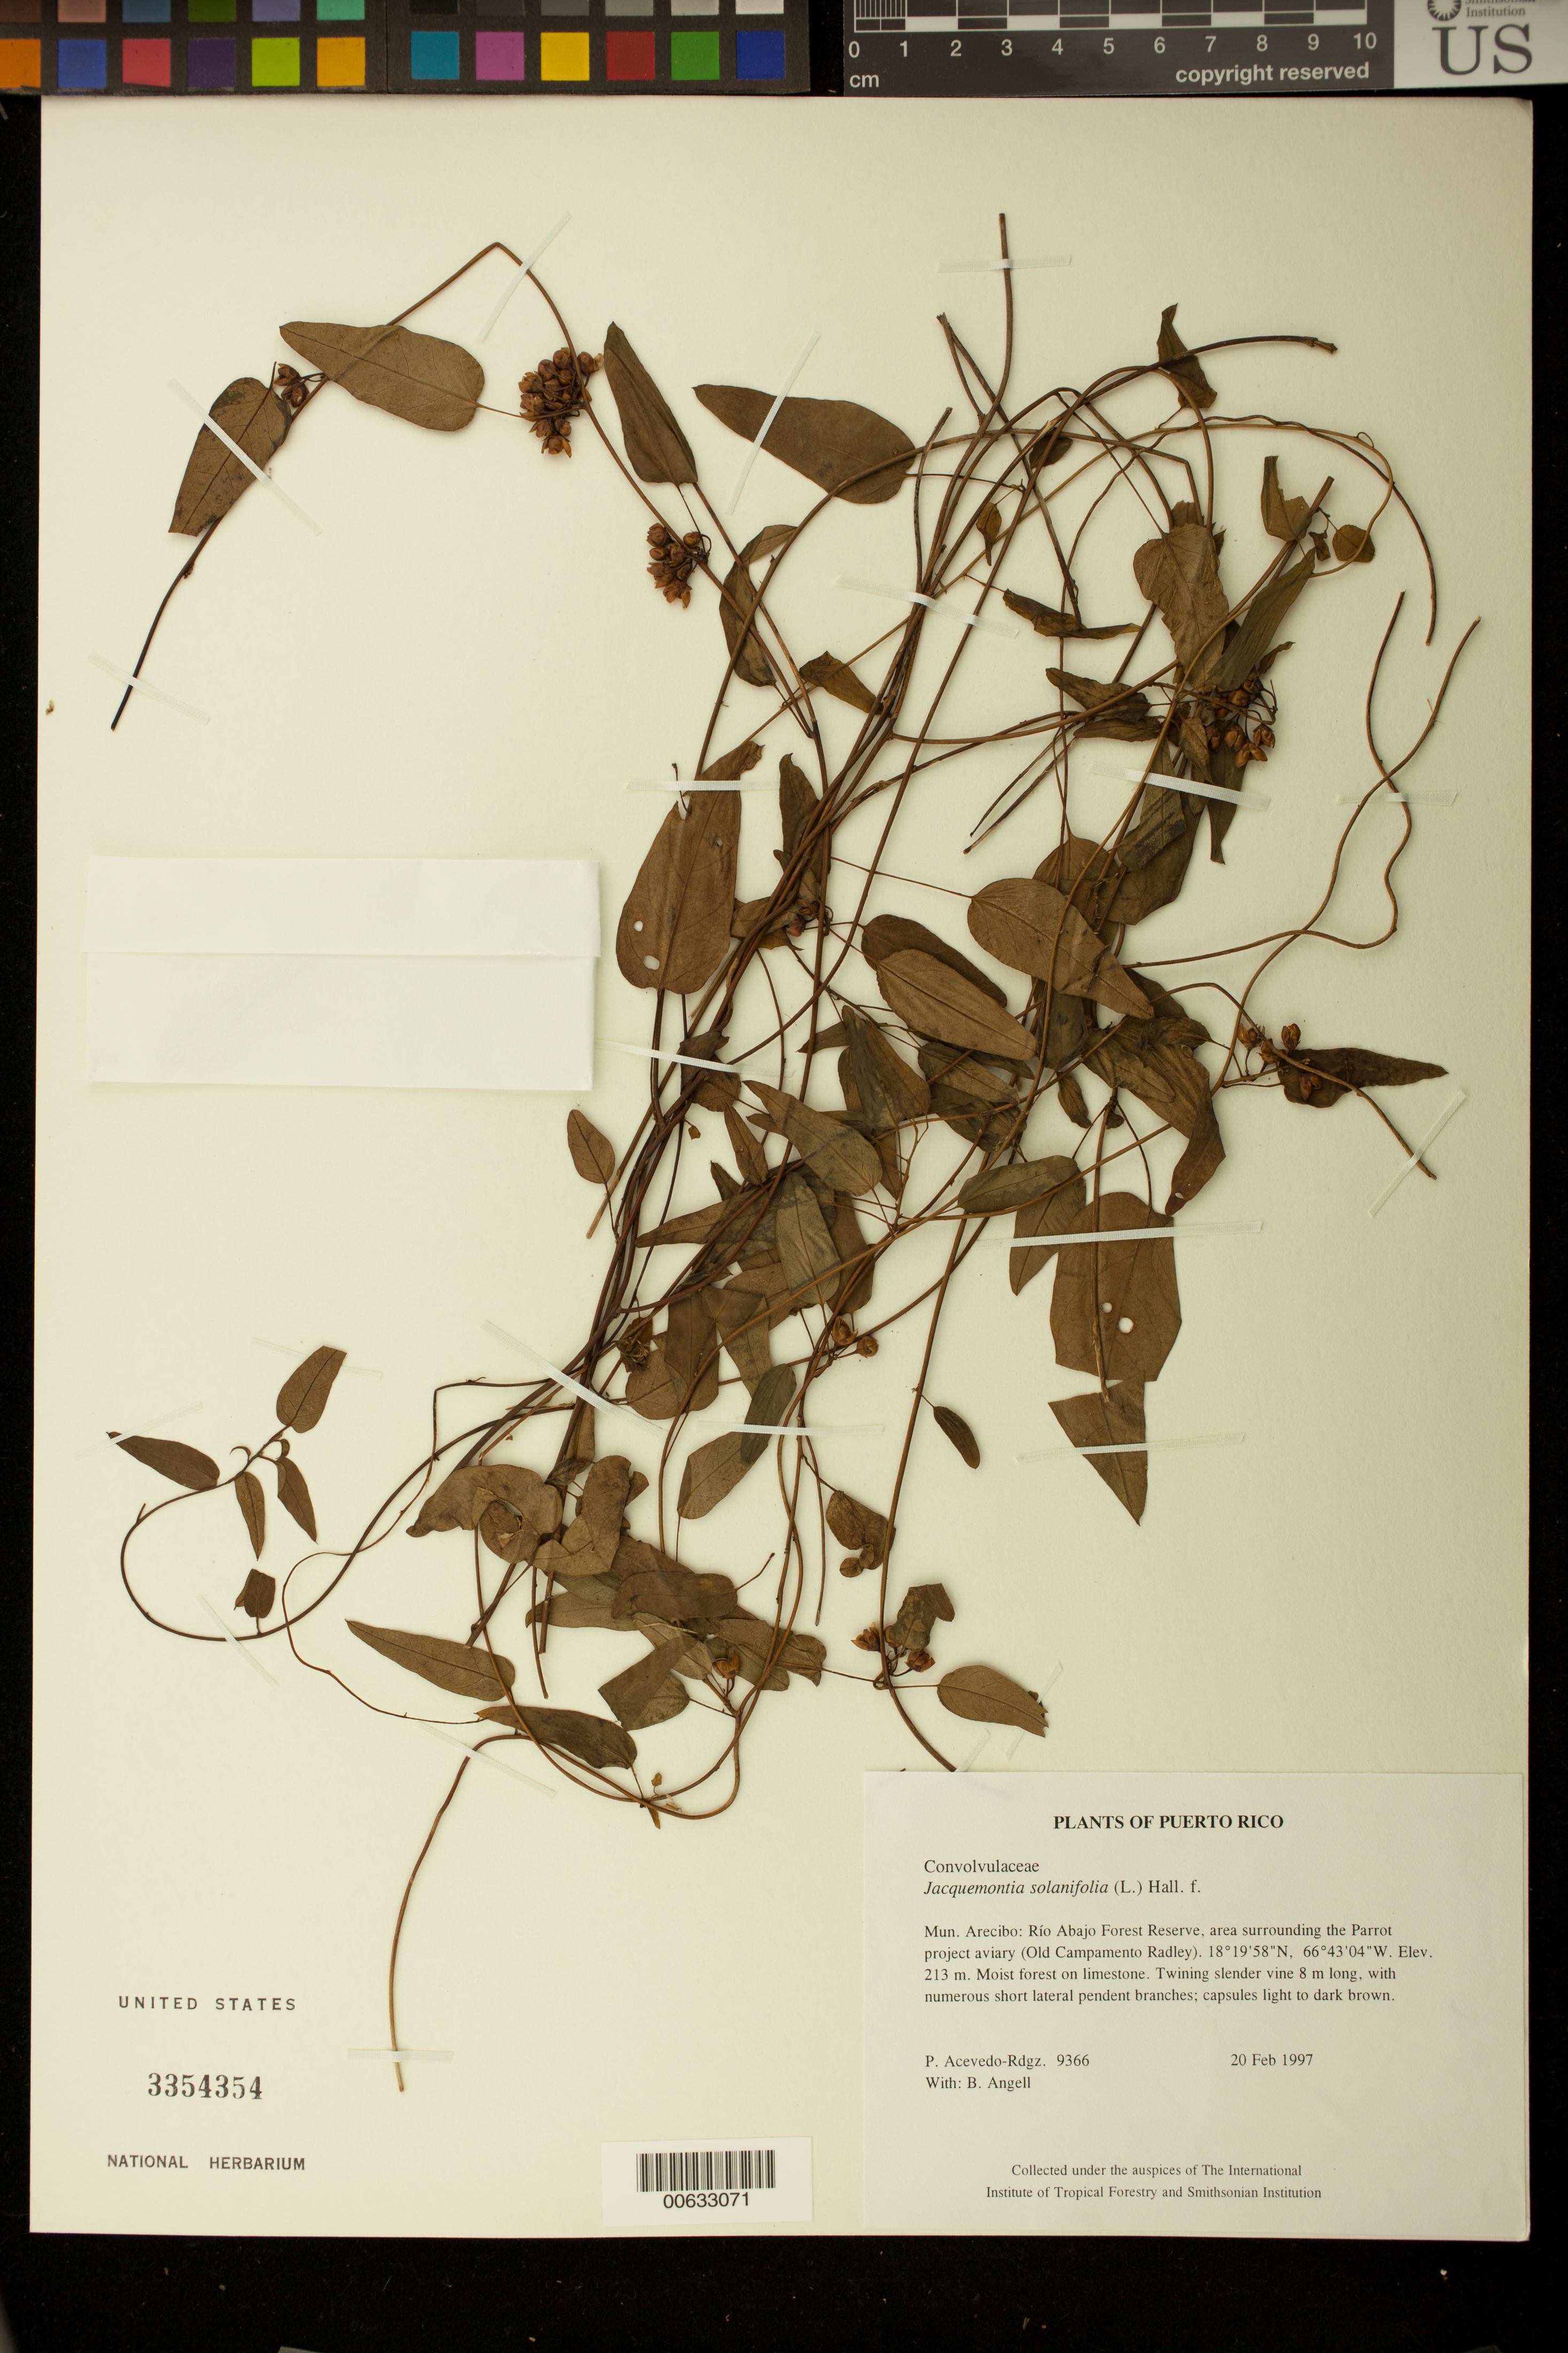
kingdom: Plantae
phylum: Tracheophyta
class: Magnoliopsida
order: Solanales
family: Convolvulaceae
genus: Jacquemontia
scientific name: Jacquemontia solanifolia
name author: (L.) Hallier f.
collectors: P. Acevedo-Rodr. & Bobbi Angell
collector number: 9366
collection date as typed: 20 Feb 1997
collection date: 1997-02-20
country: Puerto Rico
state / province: Arecibo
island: Puerto Rico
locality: Arecibo; Río Abajo Forest Reserve, area surrounding the Parrot project aviary (Old Campamento Radley).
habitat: Moist forest on limestone.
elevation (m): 213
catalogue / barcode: US 3354354